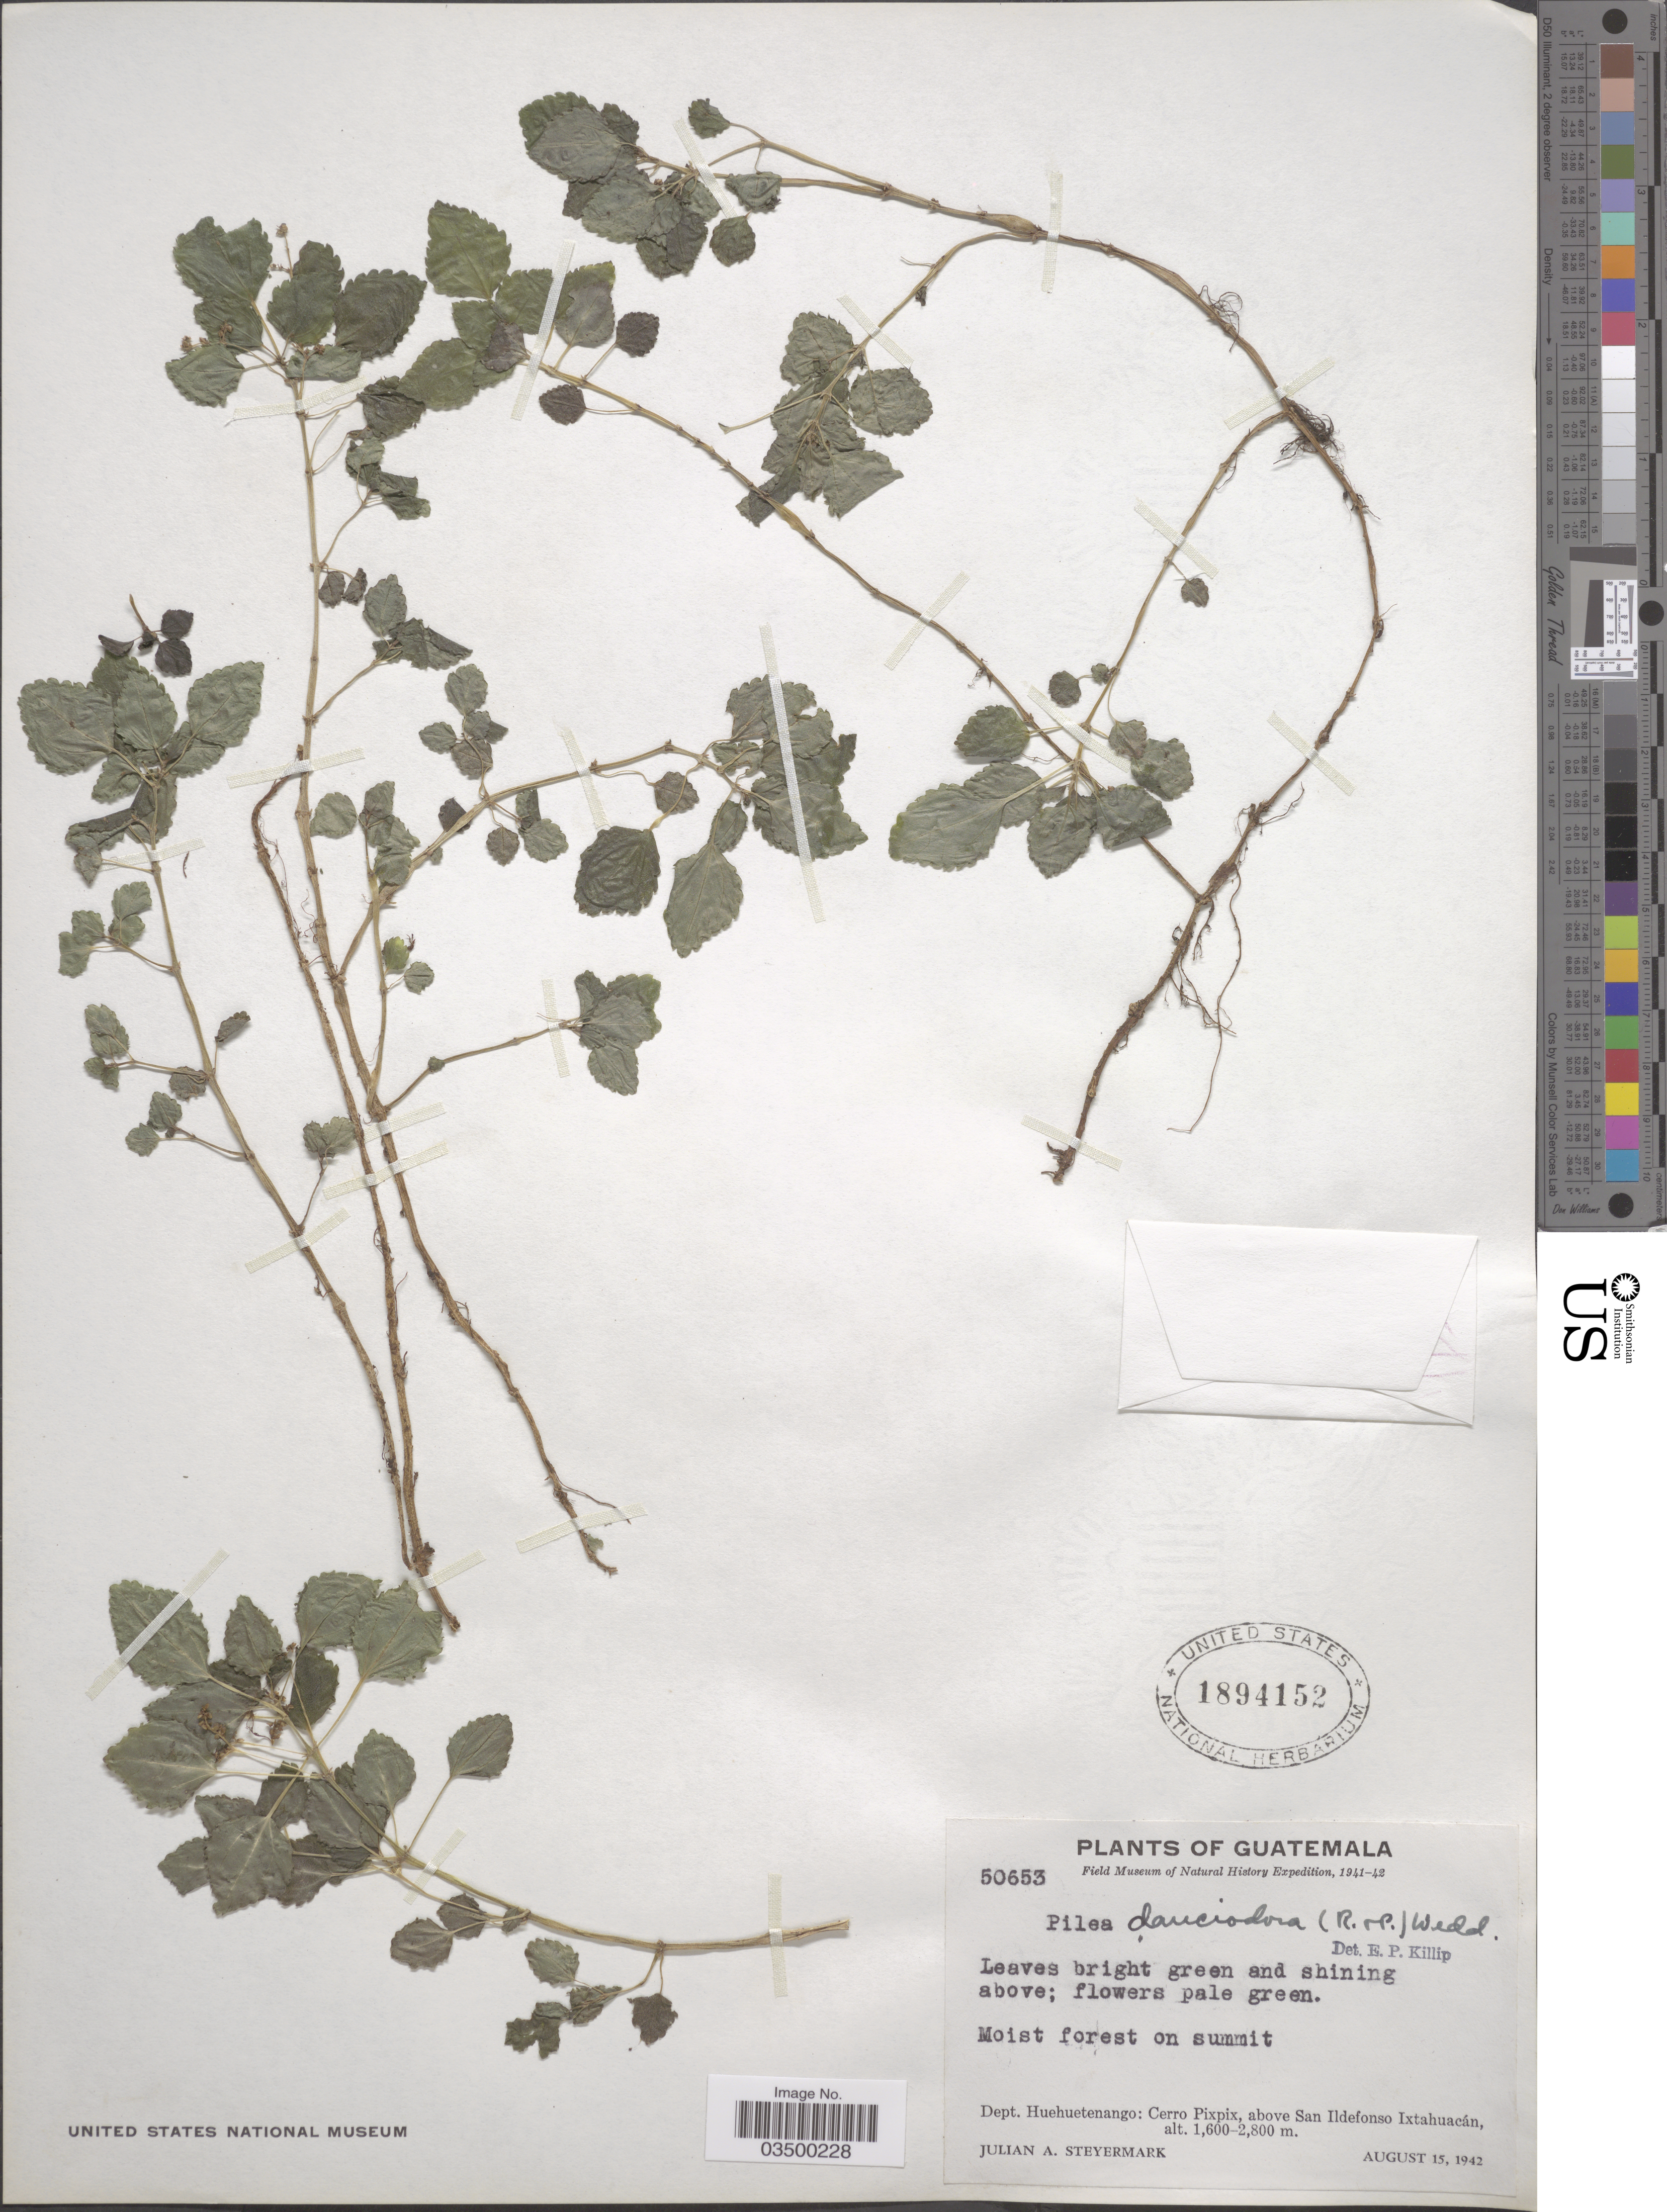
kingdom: Plantae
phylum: Tracheophyta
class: Magnoliopsida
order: Rosales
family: Urticaceae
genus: Pilea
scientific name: Pilea dauciodora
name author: Pav. ex Wedd.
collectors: J. Steyermark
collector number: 50653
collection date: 1942-08-15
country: Guatemala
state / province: Huehuetenango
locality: Dept. Huehuetenango: Cerro Pixpix, above San Ildefonso Ixtahuacán.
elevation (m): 1600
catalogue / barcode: US 1894152